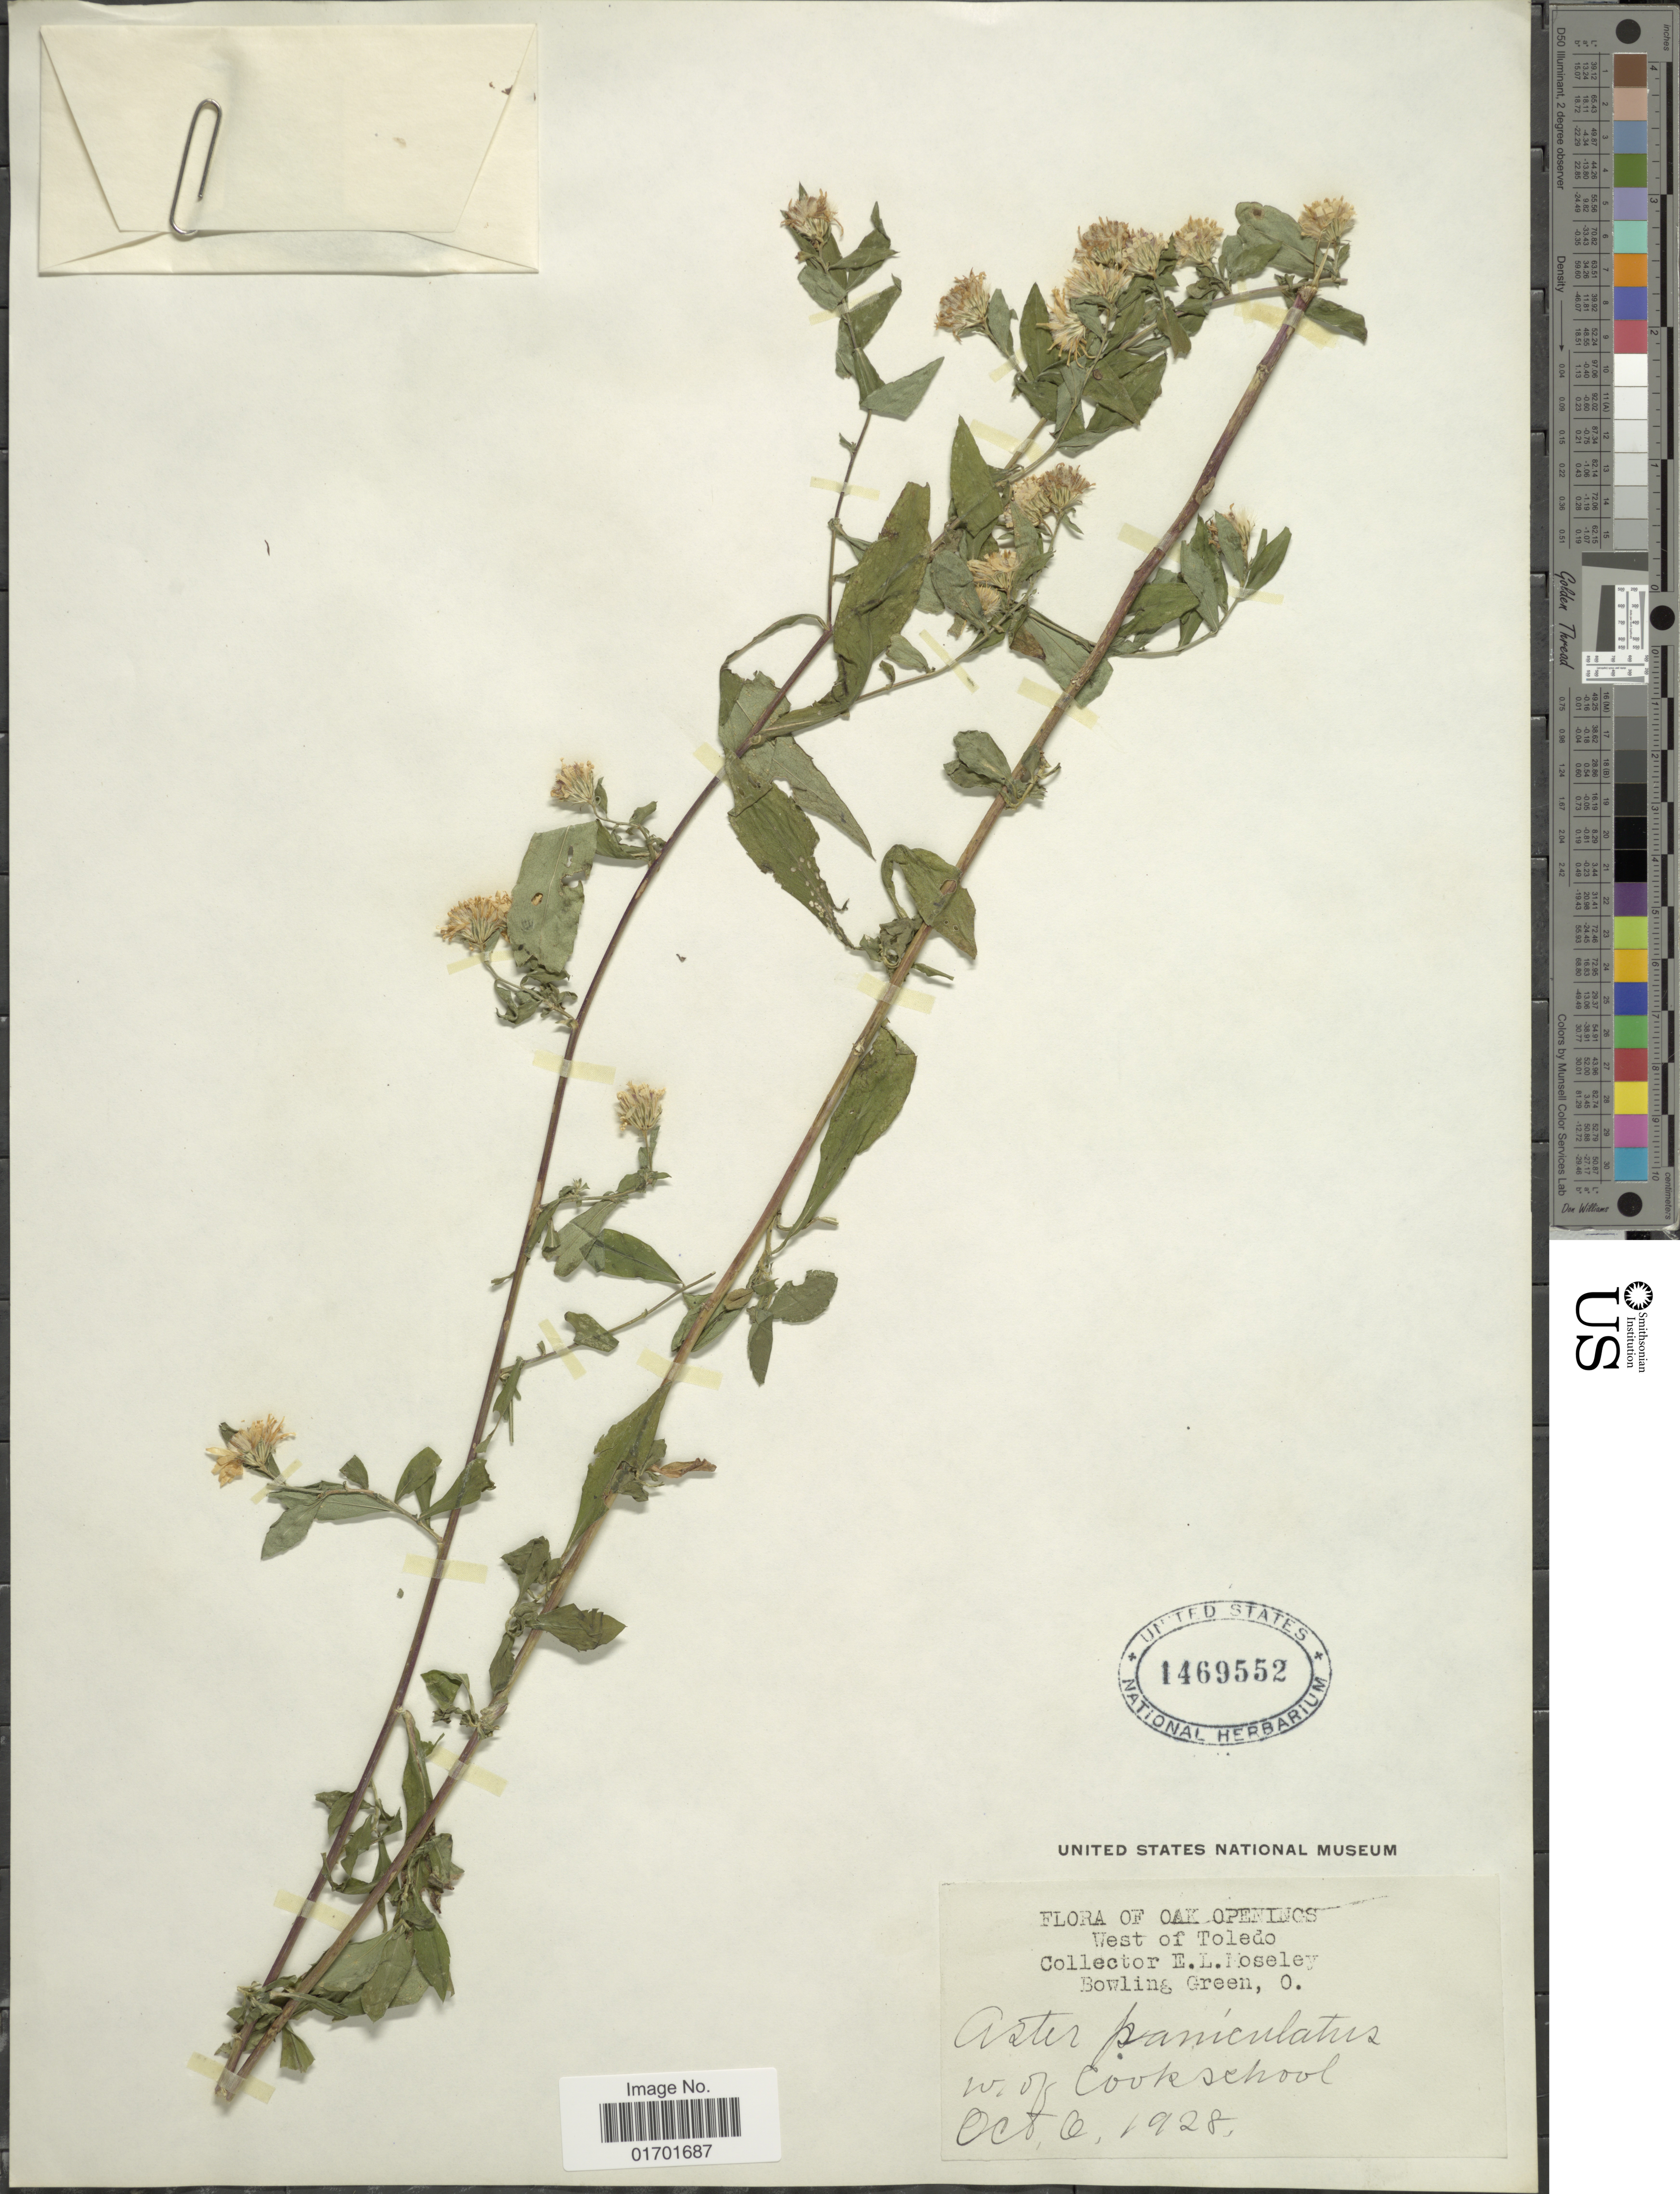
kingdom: Plantae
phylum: Tracheophyta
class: Magnoliopsida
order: Asterales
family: Asteraceae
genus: Symphyotrichum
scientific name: Symphyotrichum lanceolatum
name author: (Willd.) G.L. Nesom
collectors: E. Moseley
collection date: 1928-10-06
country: Belize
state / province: Toledo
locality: Oak Openingsm West of Toledo, Bowling Green, O. W. of Cook school.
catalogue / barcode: US 1469552